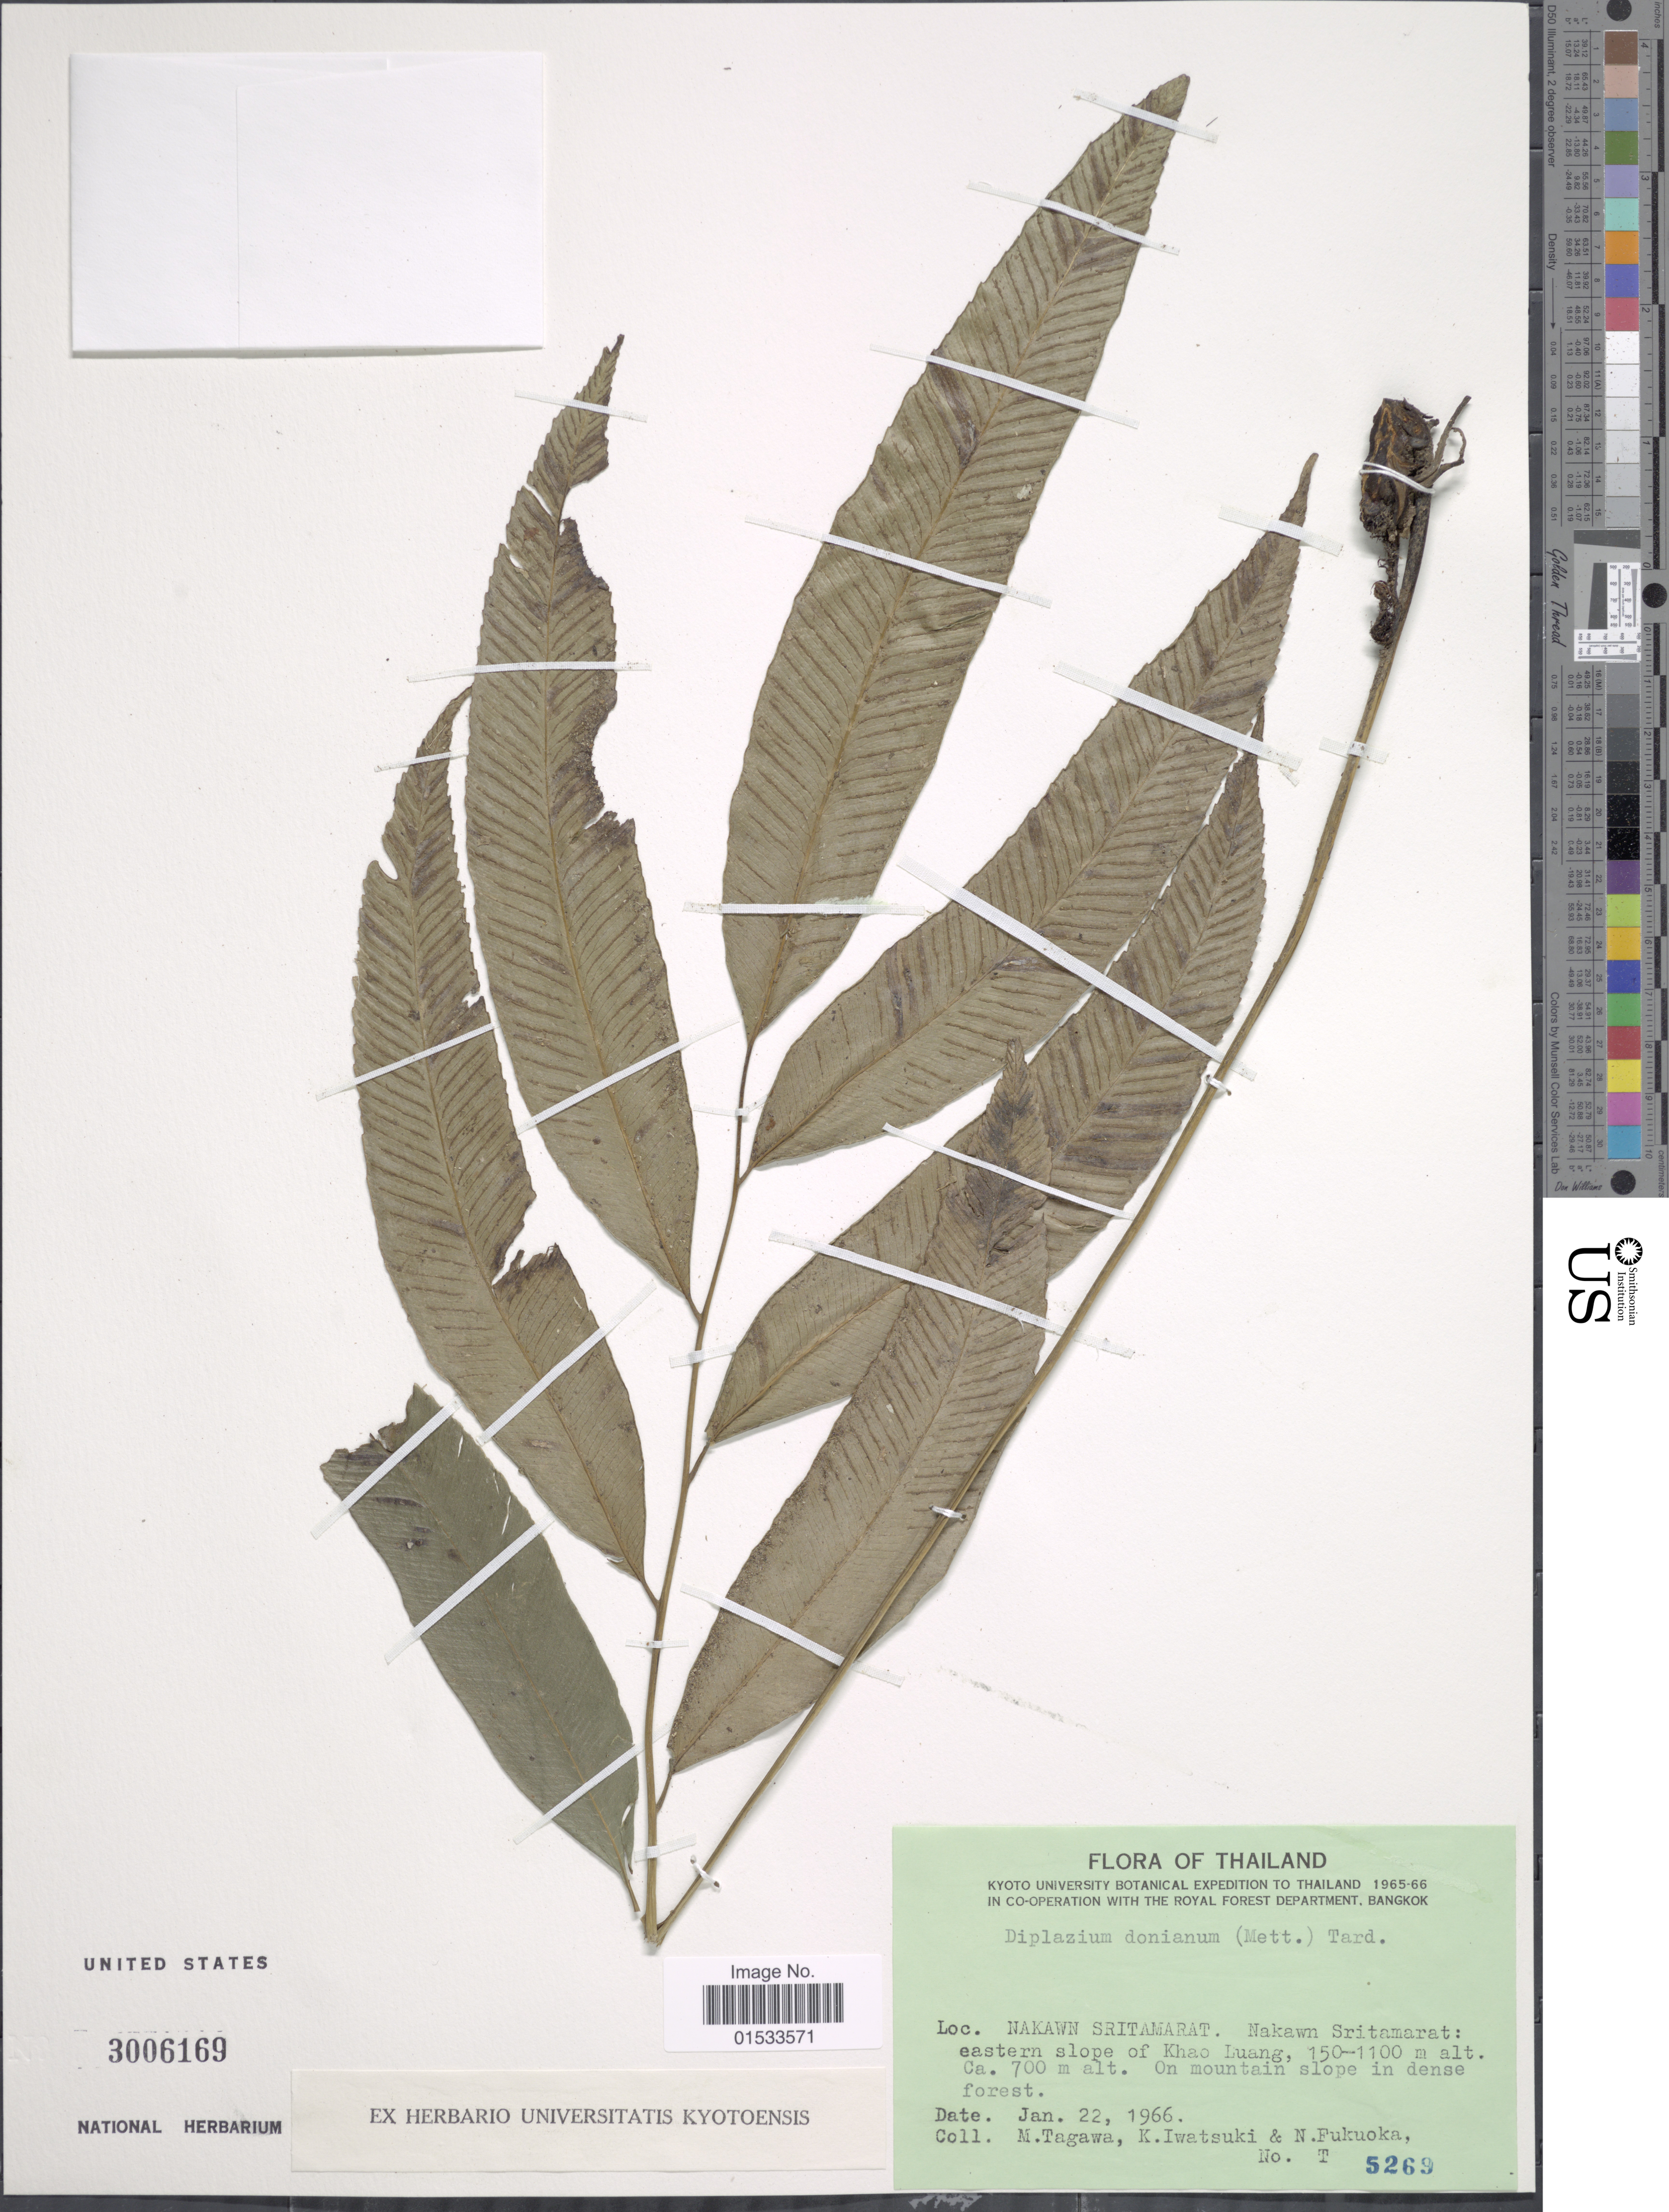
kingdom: Plantae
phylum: Tracheophyta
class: Polypodiopsida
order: Polypodiales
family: Athyriaceae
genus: Diplazium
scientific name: Diplazium donianum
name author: (Mett.) Tardieu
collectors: M. Tagawa, K. Iwatsuki & N. Fukuoka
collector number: T 5269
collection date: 1966-01-22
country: Thailand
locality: Nakawn Sritamarat, eastern slope of Khao Luang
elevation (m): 150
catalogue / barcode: US 3006169